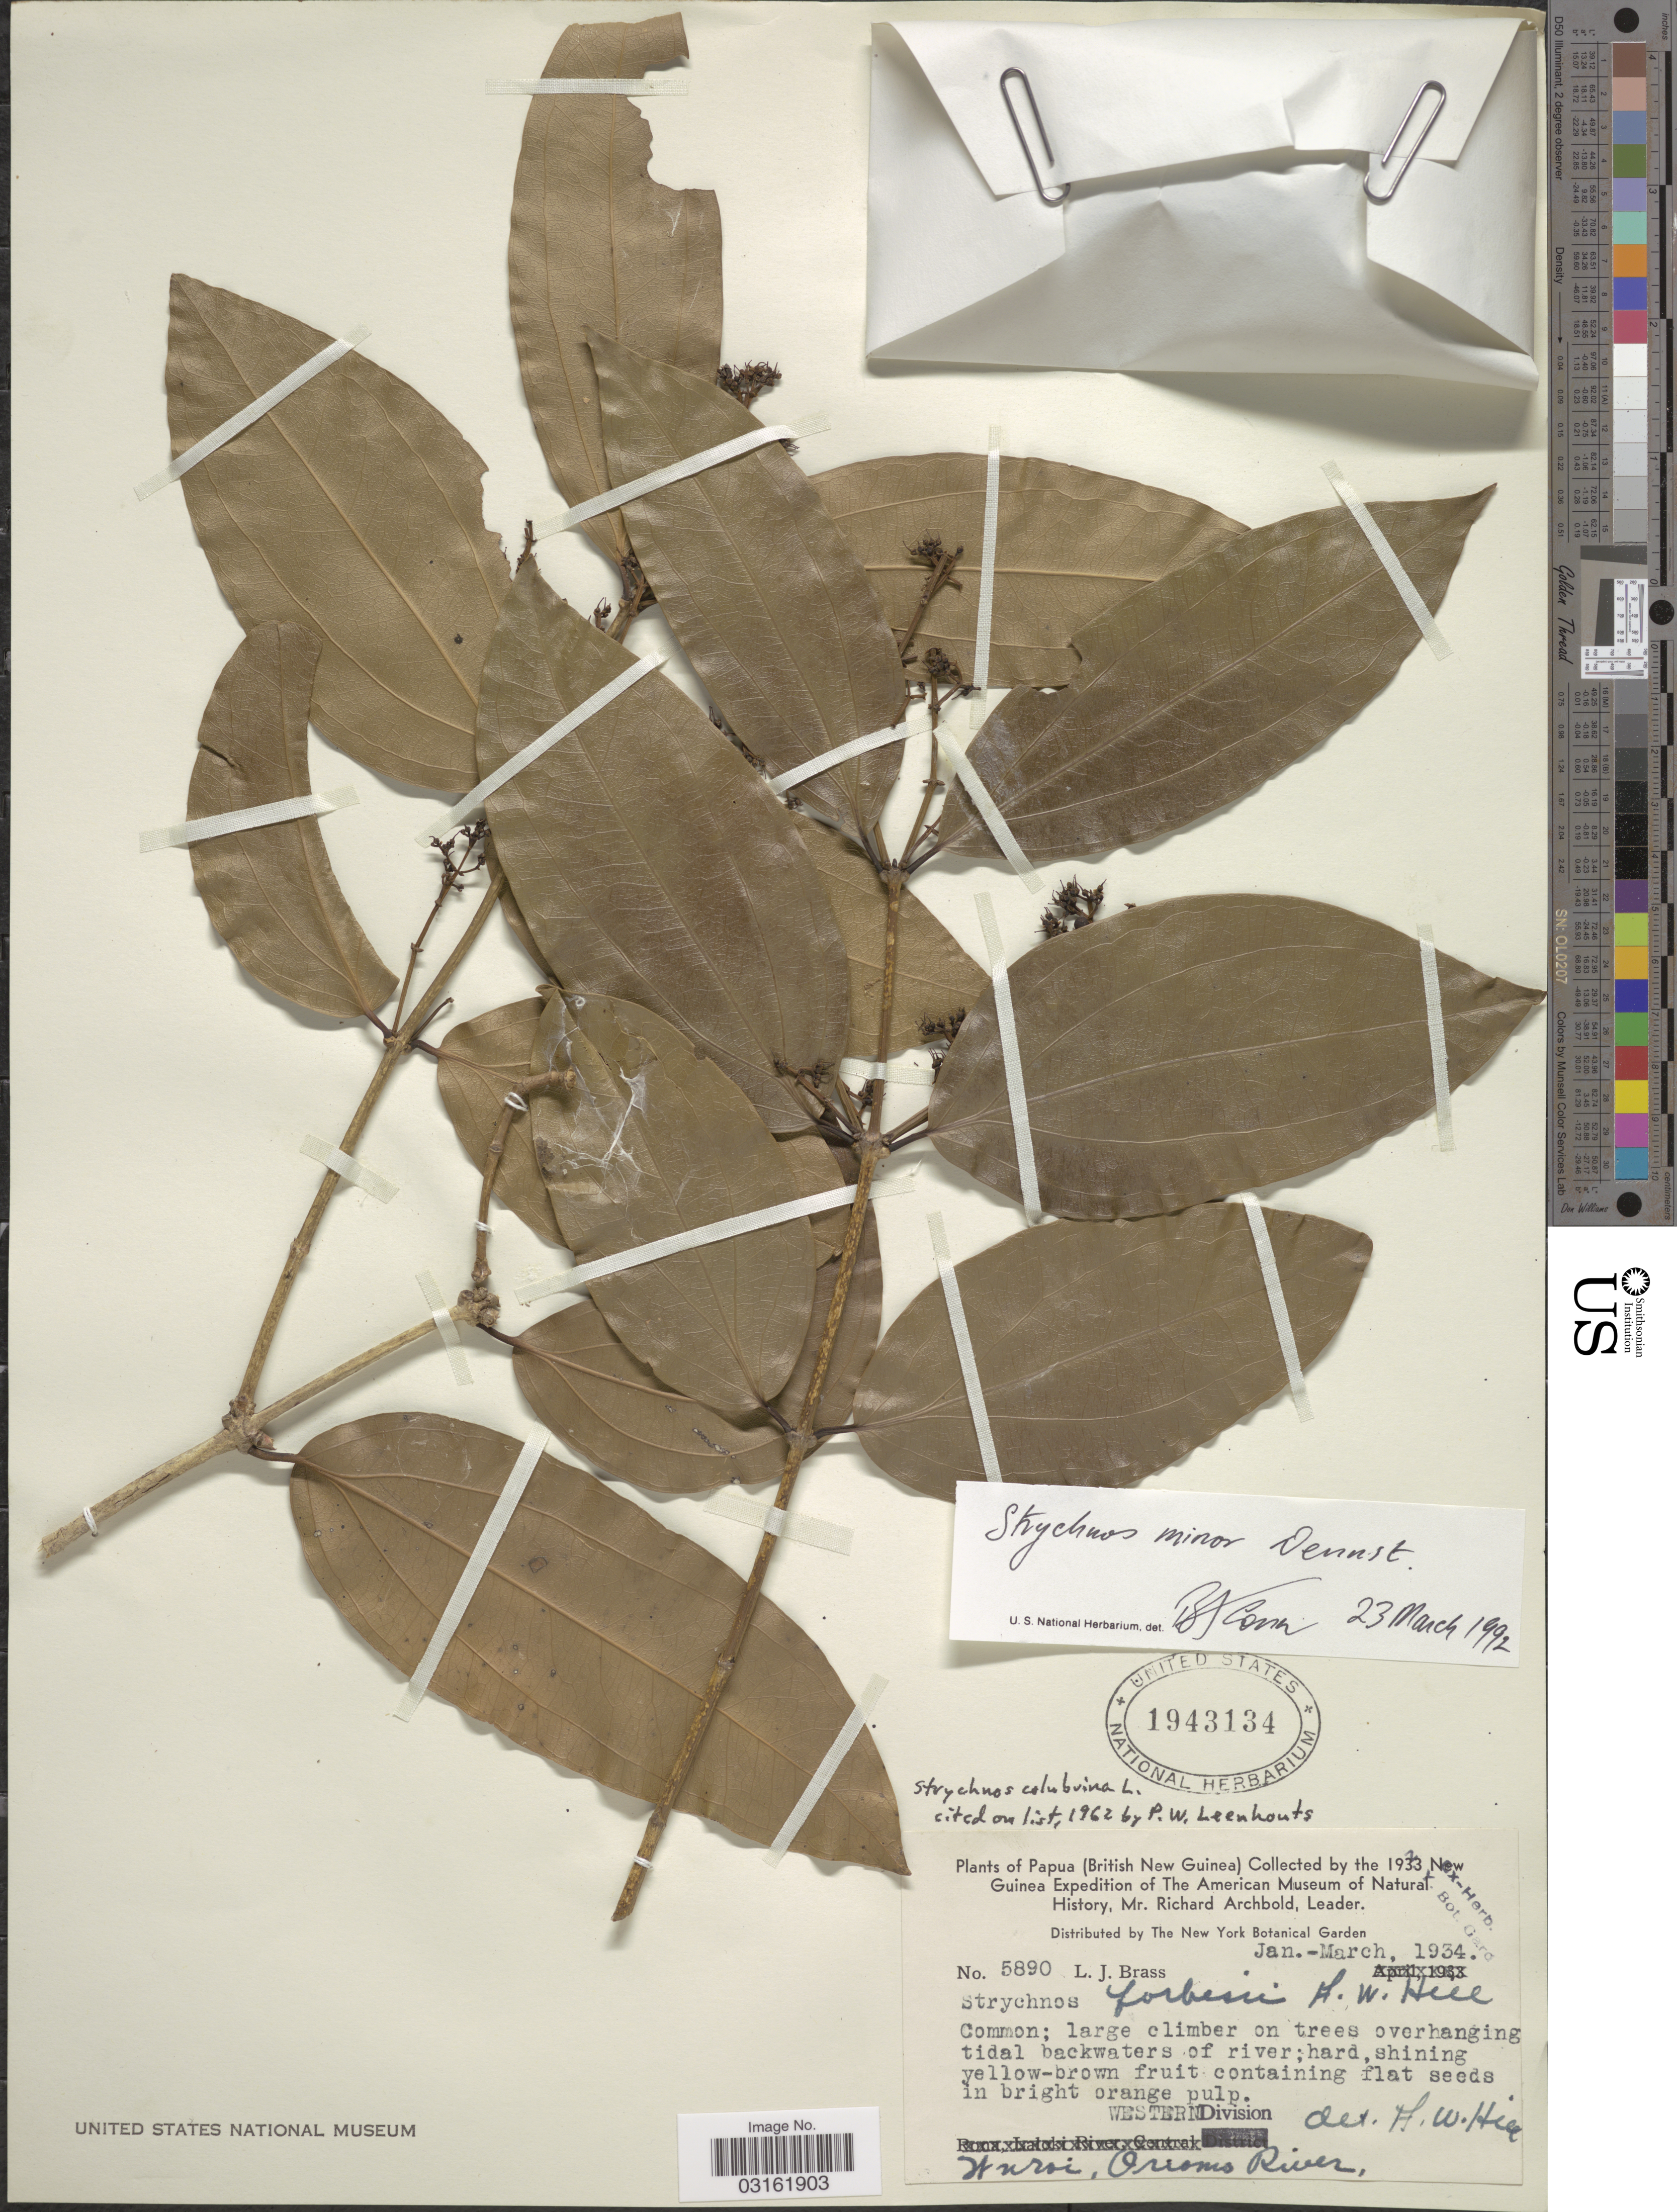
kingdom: Plantae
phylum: Tracheophyta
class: Magnoliopsida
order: Gentianales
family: Loganiaceae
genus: Strychnos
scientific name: Strychnos minor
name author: Dennst.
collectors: L. J. Brass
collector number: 5890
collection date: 1934-01/1934-03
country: Papua New Guinea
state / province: Manus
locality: Papua. (British New Guinea). Western Division. Wuroi, Oriomo River.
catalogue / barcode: US 1943134